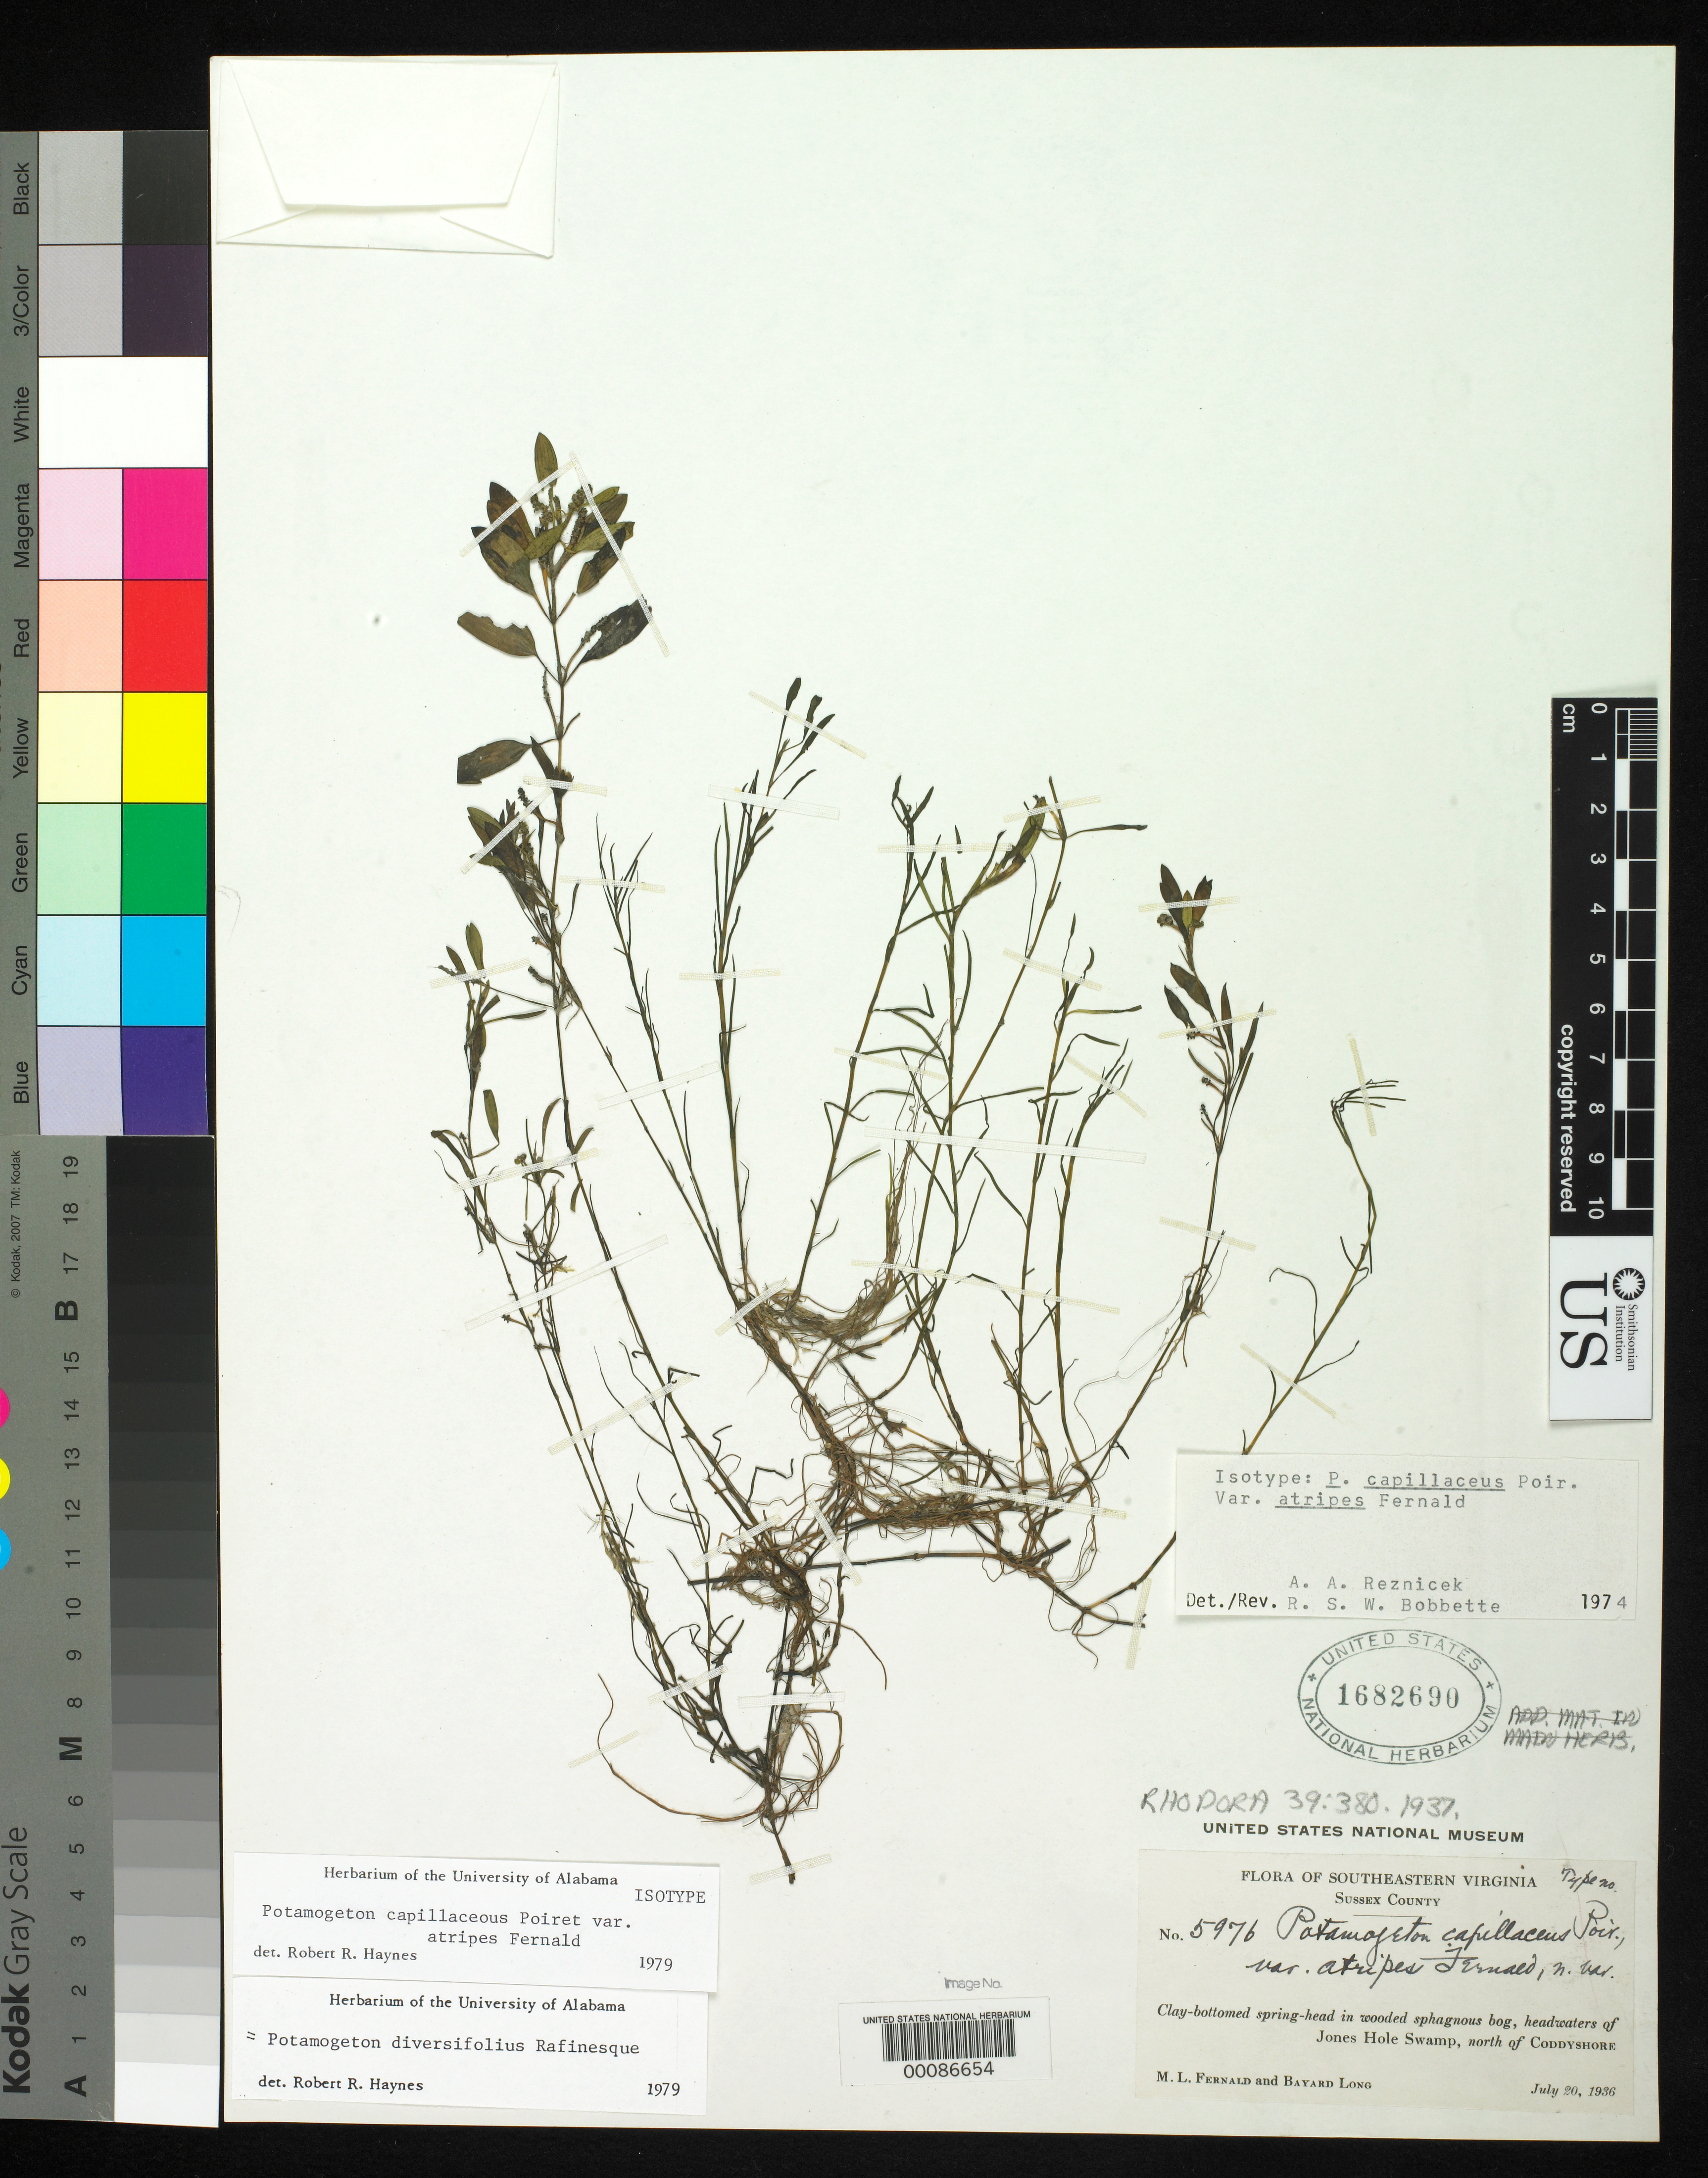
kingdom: Plantae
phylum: Tracheophyta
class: Liliopsida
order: Alismatales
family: Potamogetonaceae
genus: Potamogeton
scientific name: Potamogeton capillaceus var. atripes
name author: Fernald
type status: Isotype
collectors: M. L. Fernald & B. H. Long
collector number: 5976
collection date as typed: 20 Jul 1936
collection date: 1936-07-20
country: United States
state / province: Virginia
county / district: Sussex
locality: Headwaters of Jones Hole Swamp, north of Coddyshore.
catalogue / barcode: US 1682690